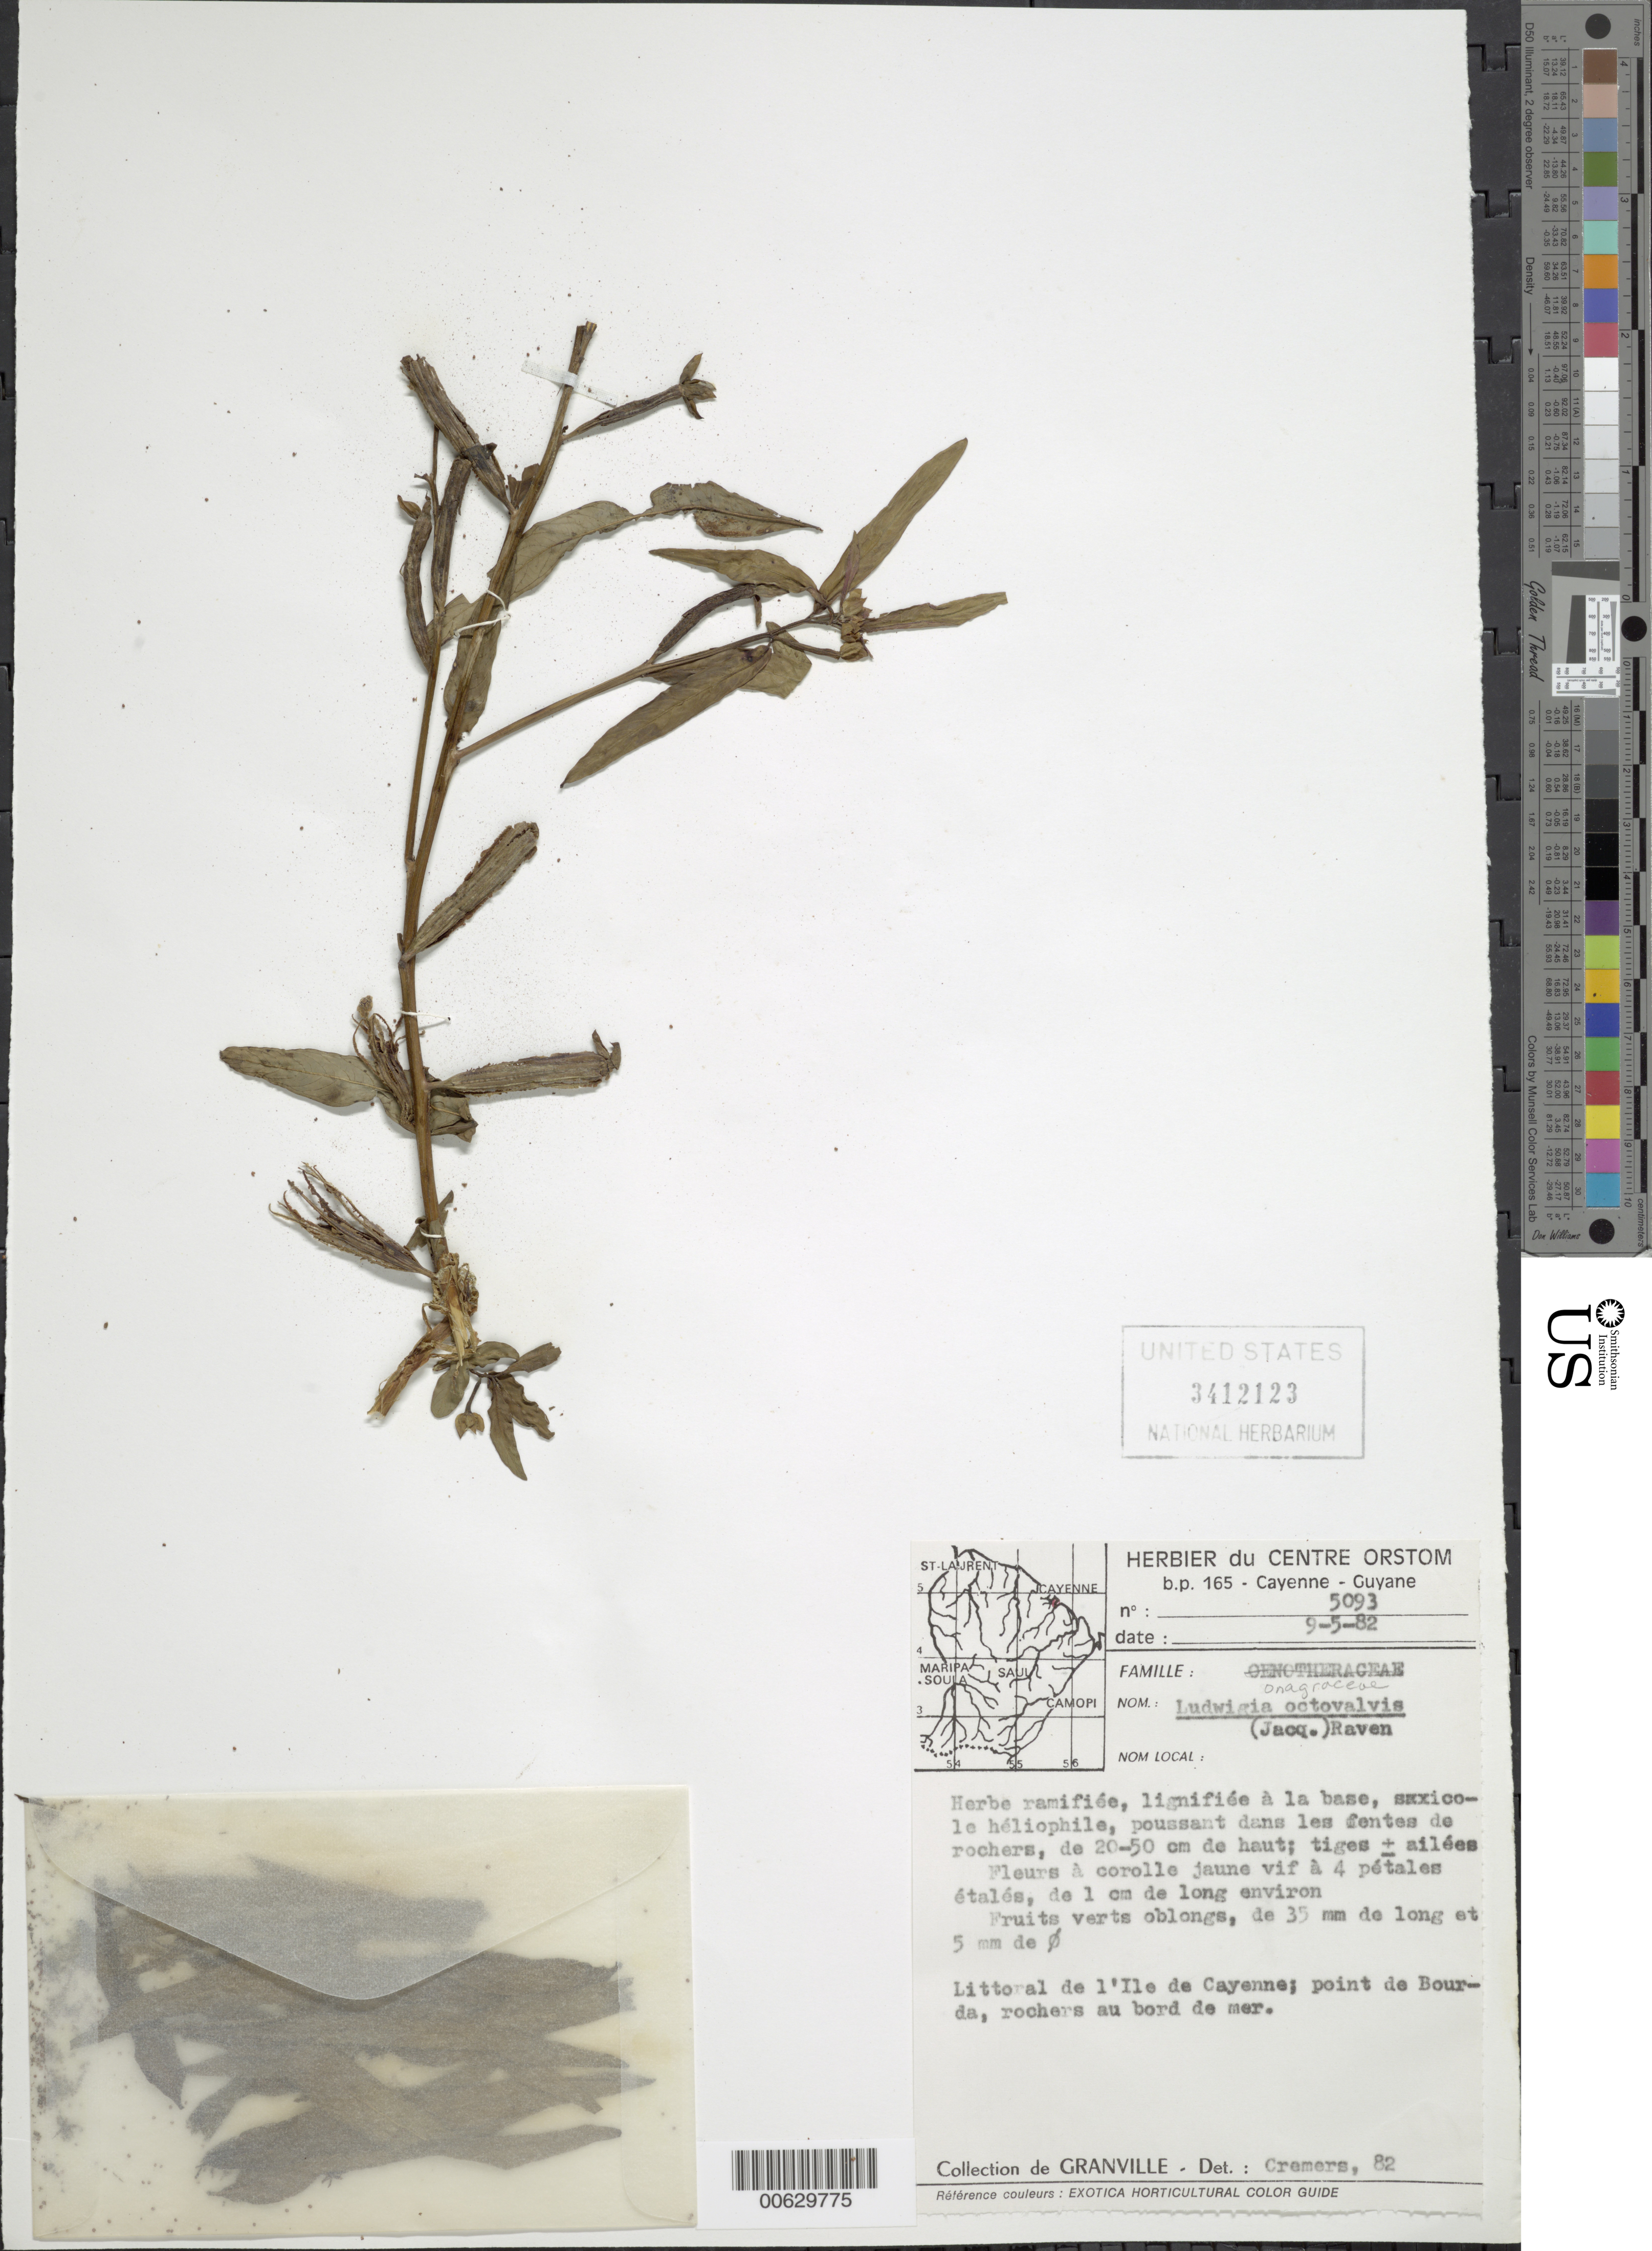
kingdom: Plantae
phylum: Tracheophyta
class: Magnoliopsida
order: Myrtales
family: Onagraceae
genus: Ludwigia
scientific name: Ludwigia octovalvis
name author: (Jacq.) P.H. Raven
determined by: Cremers, Georges A.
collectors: J.-J. de Granville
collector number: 5093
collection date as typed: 9-May-82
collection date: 1982-05-09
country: French Guiana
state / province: Cayenne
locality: Cayenne, littoral de l'Ile, point de Bourda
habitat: Vic of island, rocks along the seashore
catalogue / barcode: US 3412123